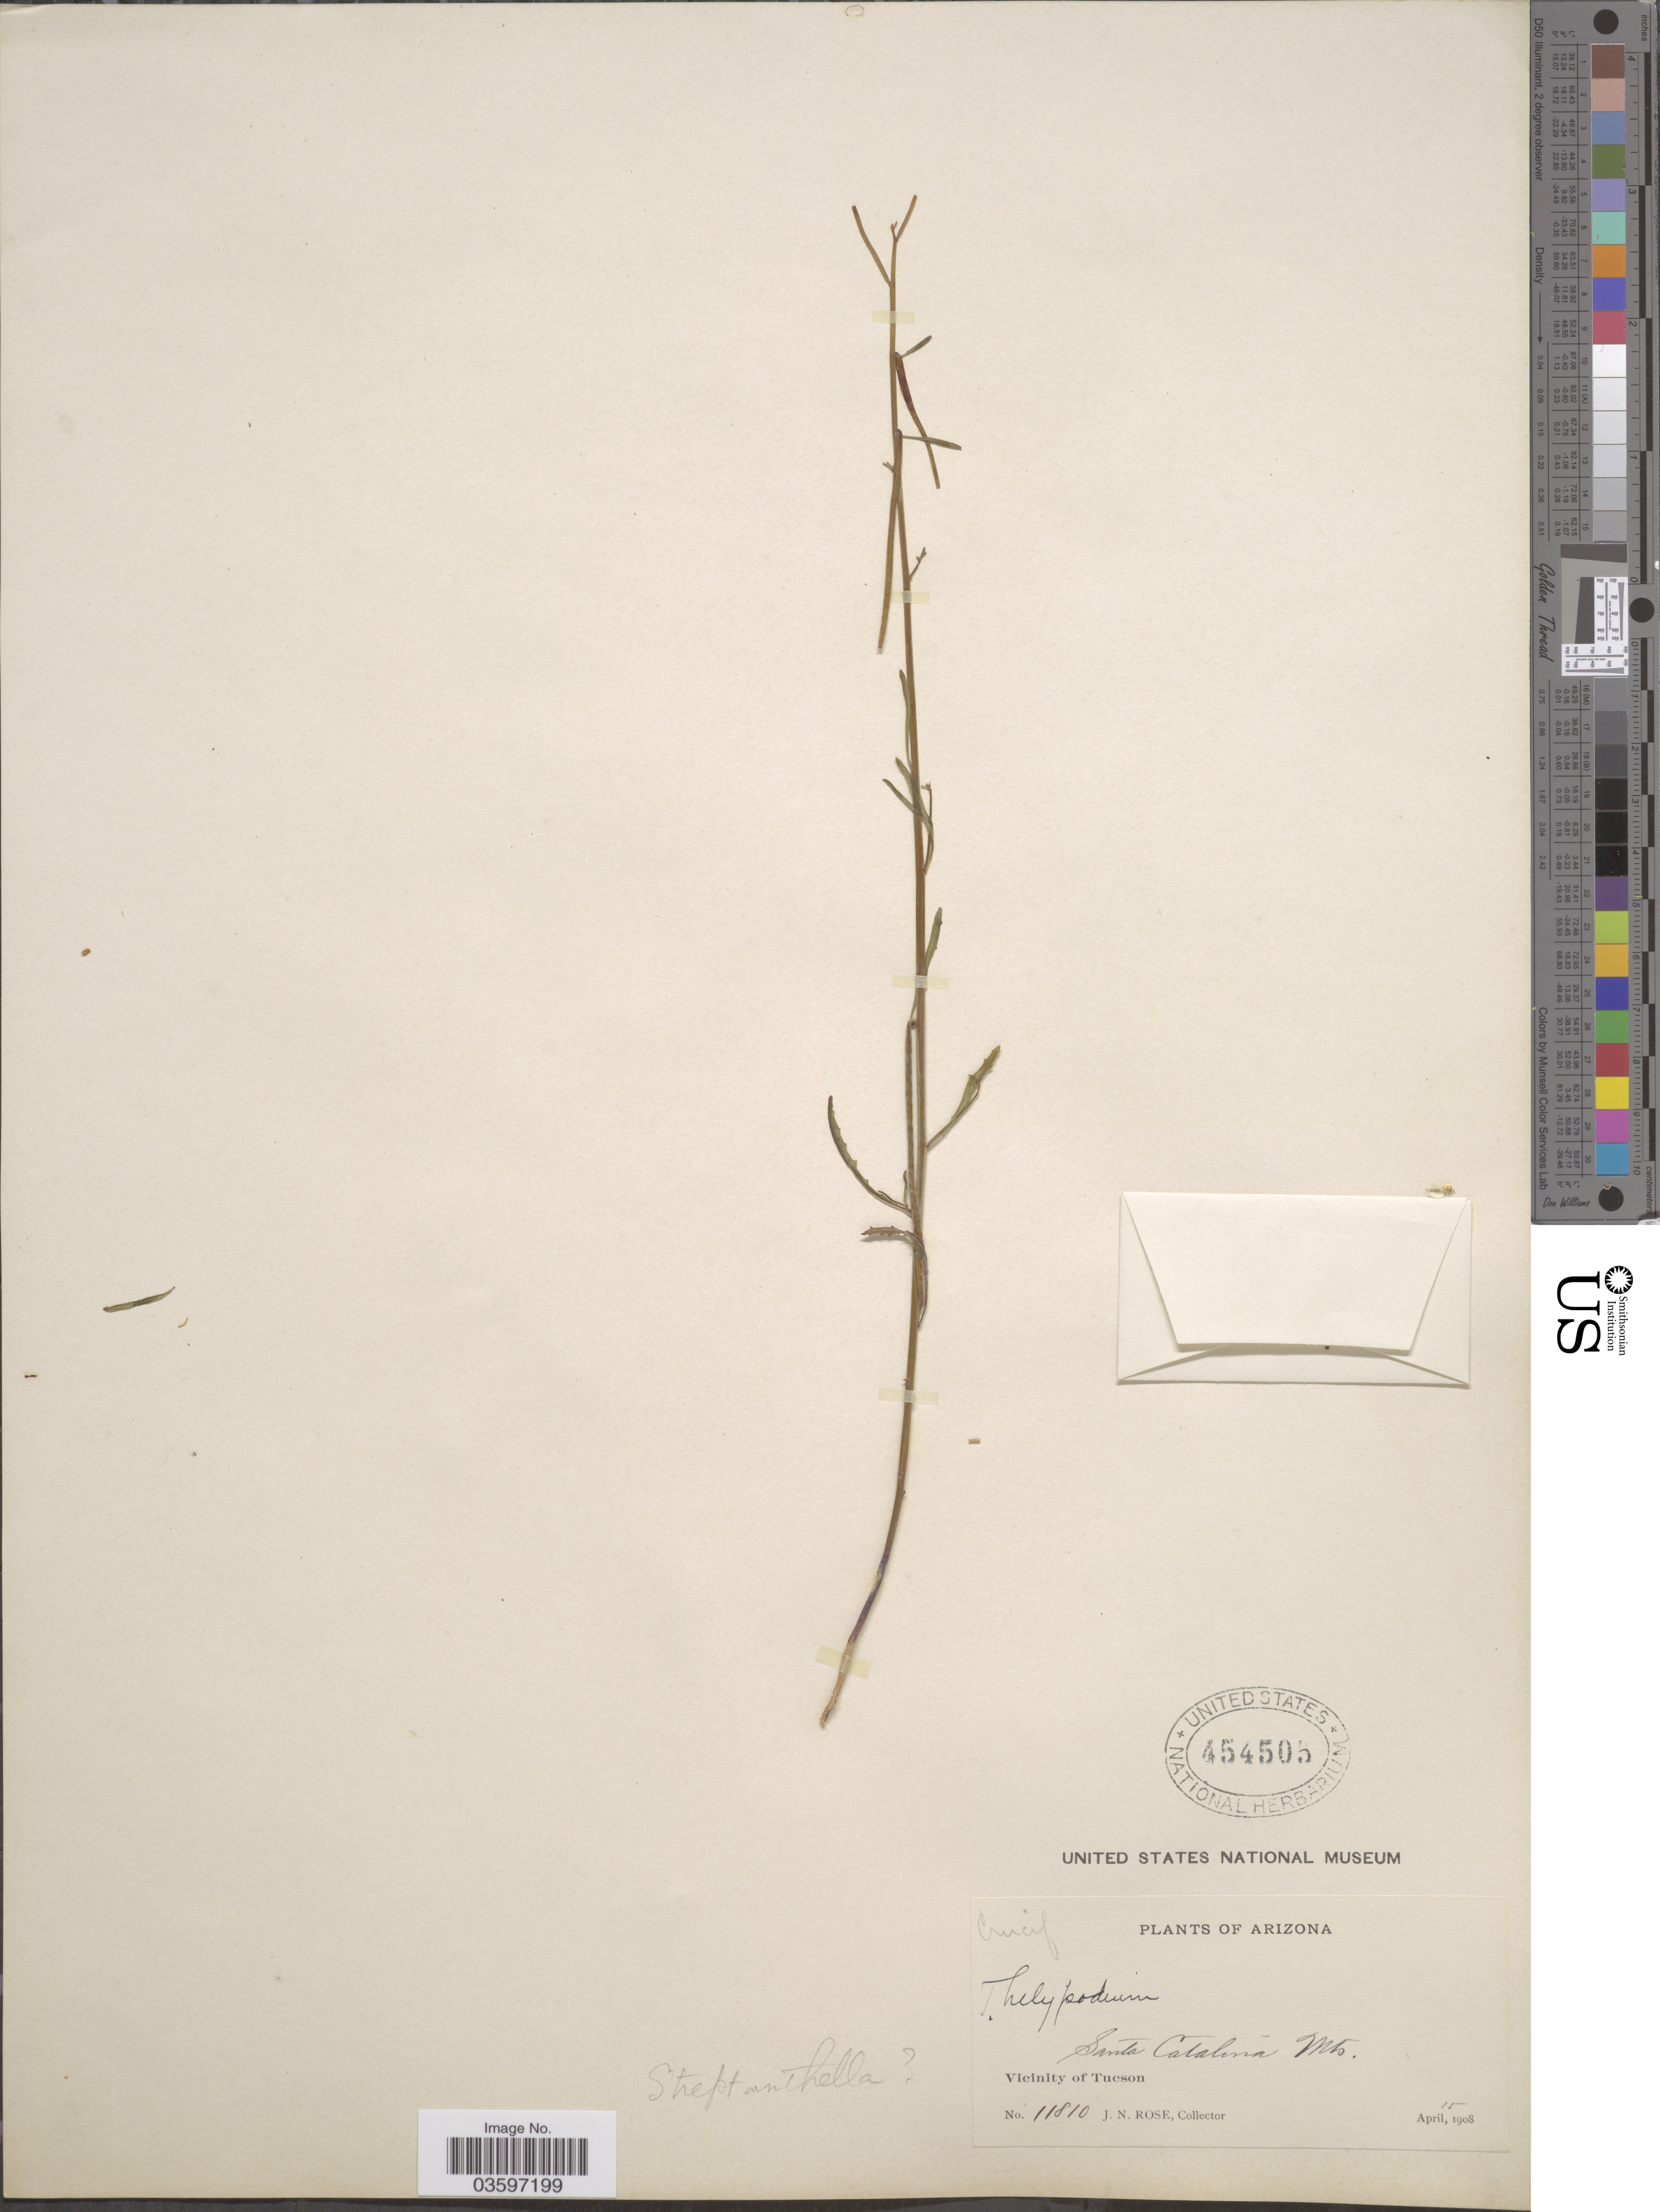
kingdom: Plantae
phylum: Tracheophyta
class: Magnoliopsida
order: Brassicales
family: Brassicaceae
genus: Streptanthella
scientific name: Streptanthella longirostris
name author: (S. Watson) Rydb.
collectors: J. N. Rose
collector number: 11810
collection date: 1908-04-15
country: United States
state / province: Arizona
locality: Santa Catalina Mts. Vicinity of Tucson.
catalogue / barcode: US 454505